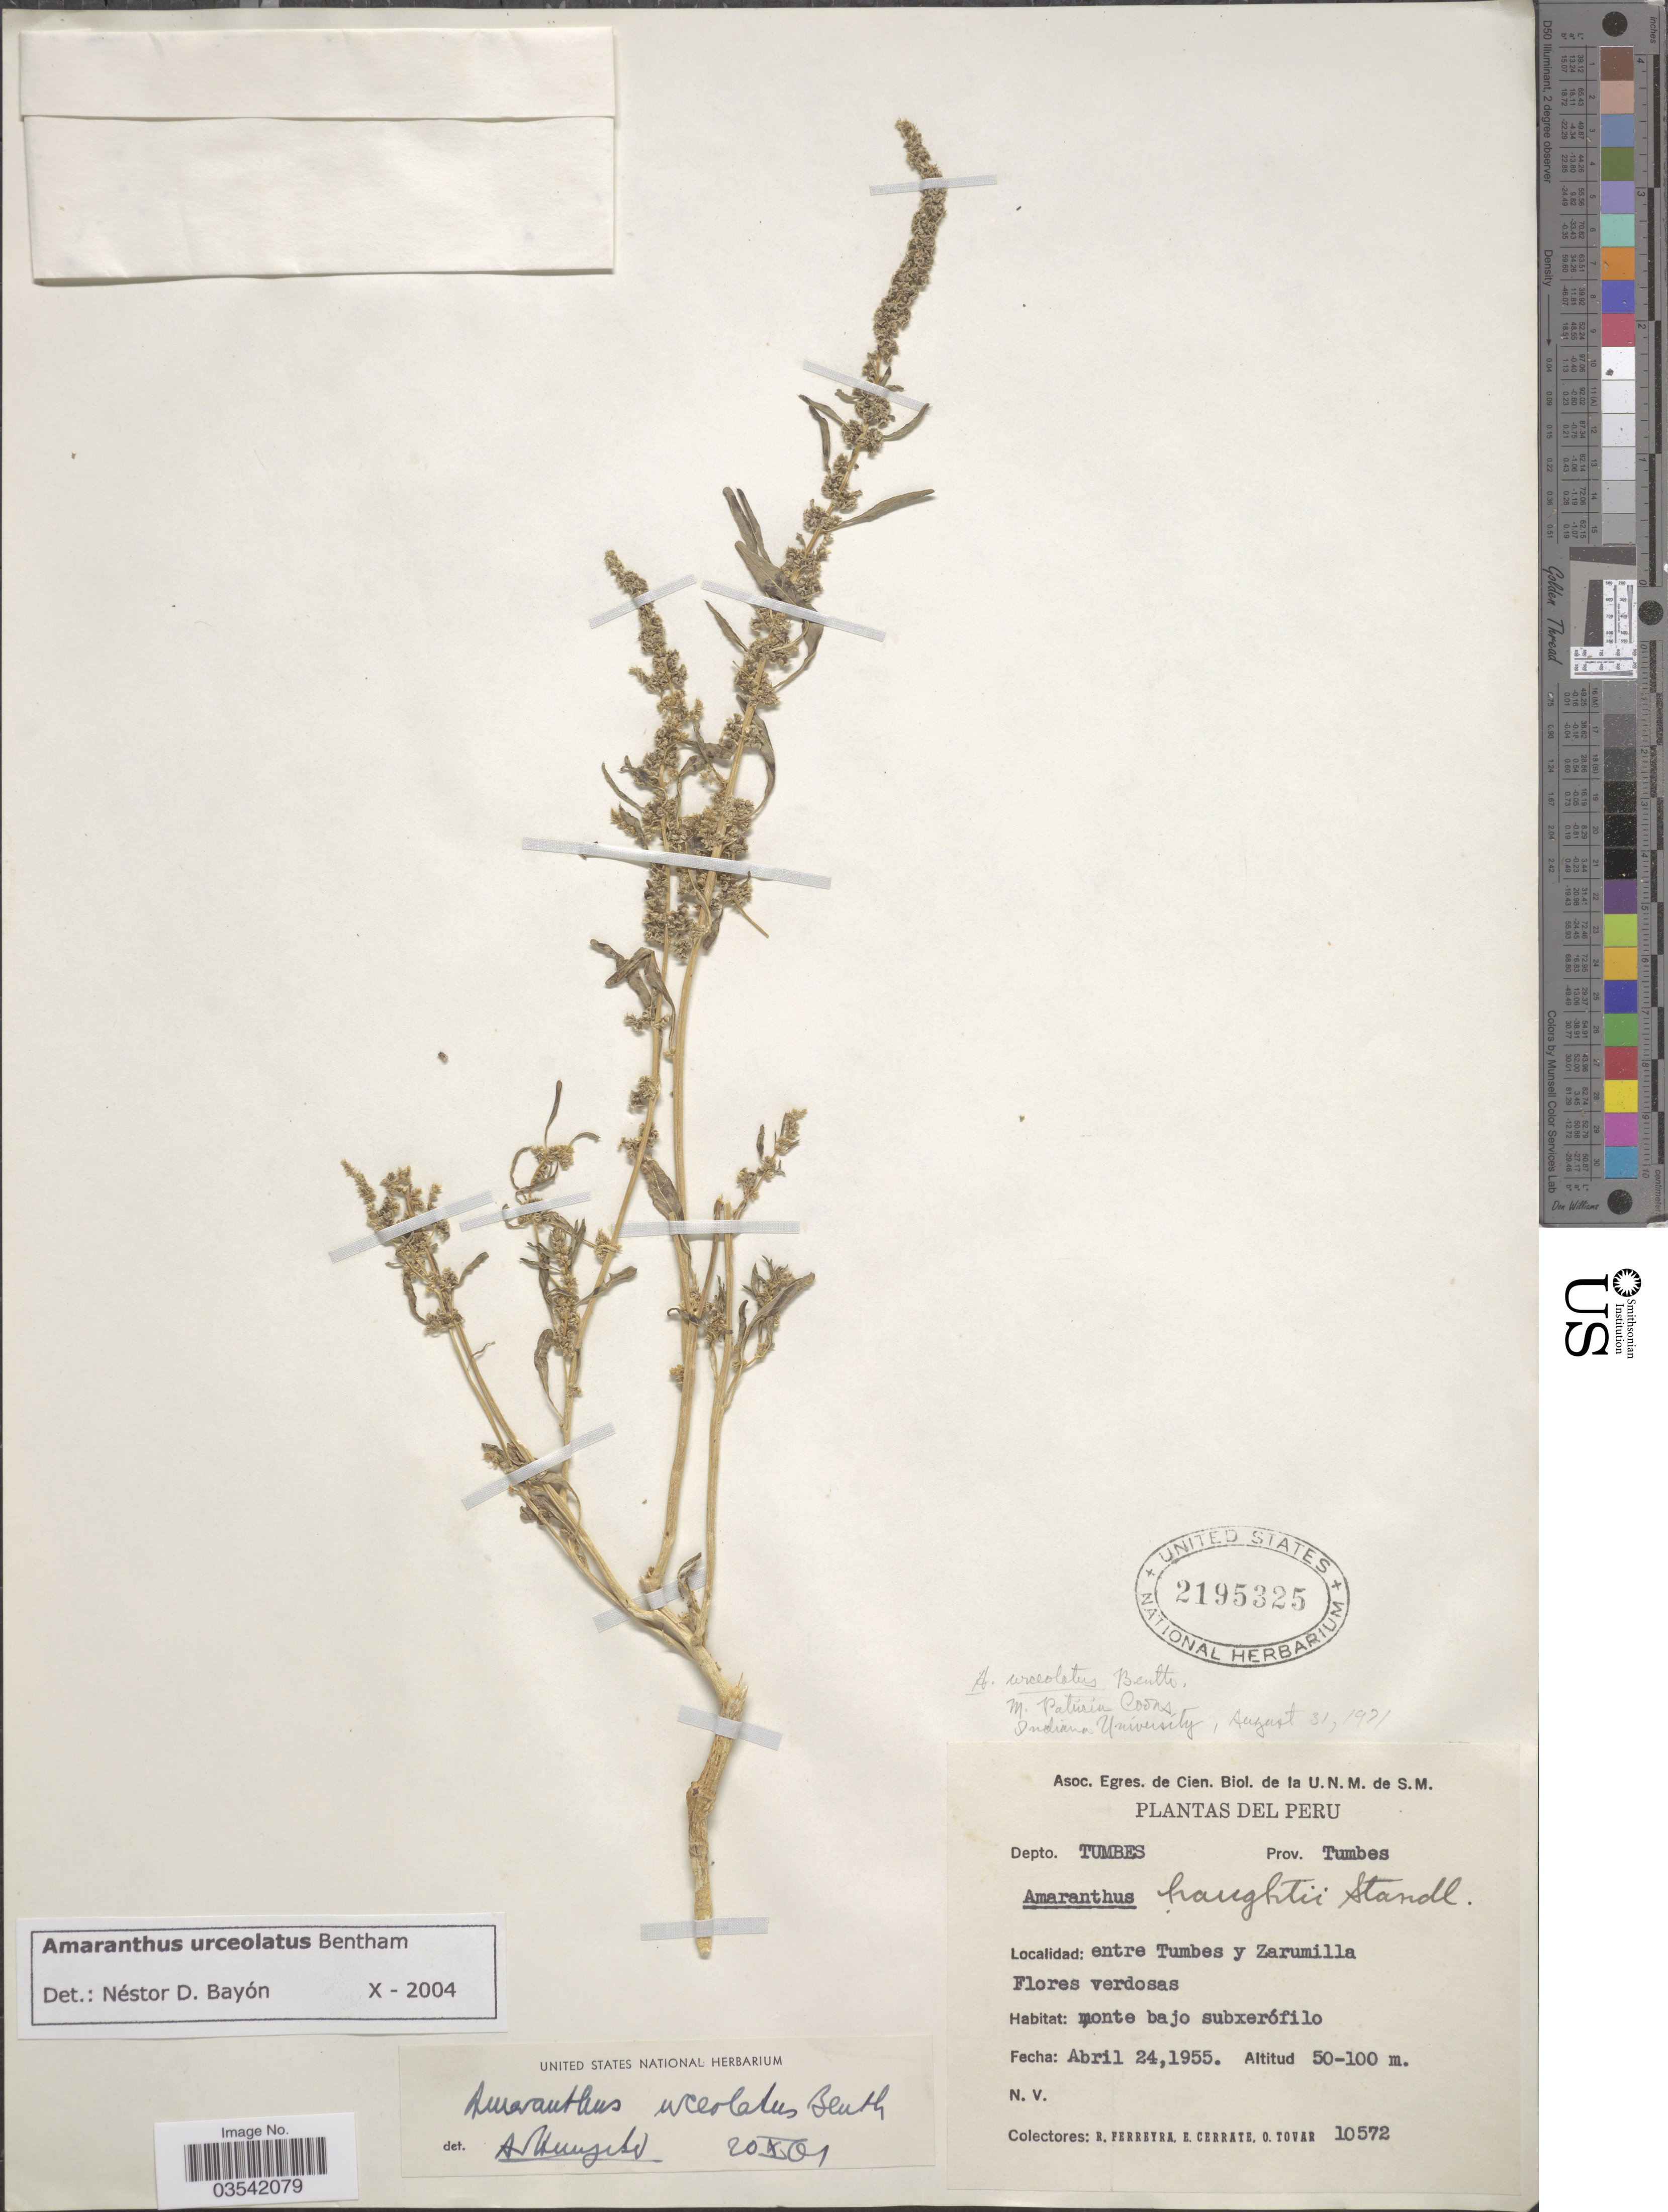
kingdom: Plantae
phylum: Tracheophyta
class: Magnoliopsida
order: Caryophyllales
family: Amaranthaceae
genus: Amaranthus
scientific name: Amaranthus urceolatus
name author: Benth.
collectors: R. A. Ferreyra, E. Cerrate & Ó. Tovar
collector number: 10572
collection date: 1955-04-24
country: Peru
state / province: Tumbes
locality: Depto. Tumbes. Entre Tumbes y Zarumilla.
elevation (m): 50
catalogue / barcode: US 2195325